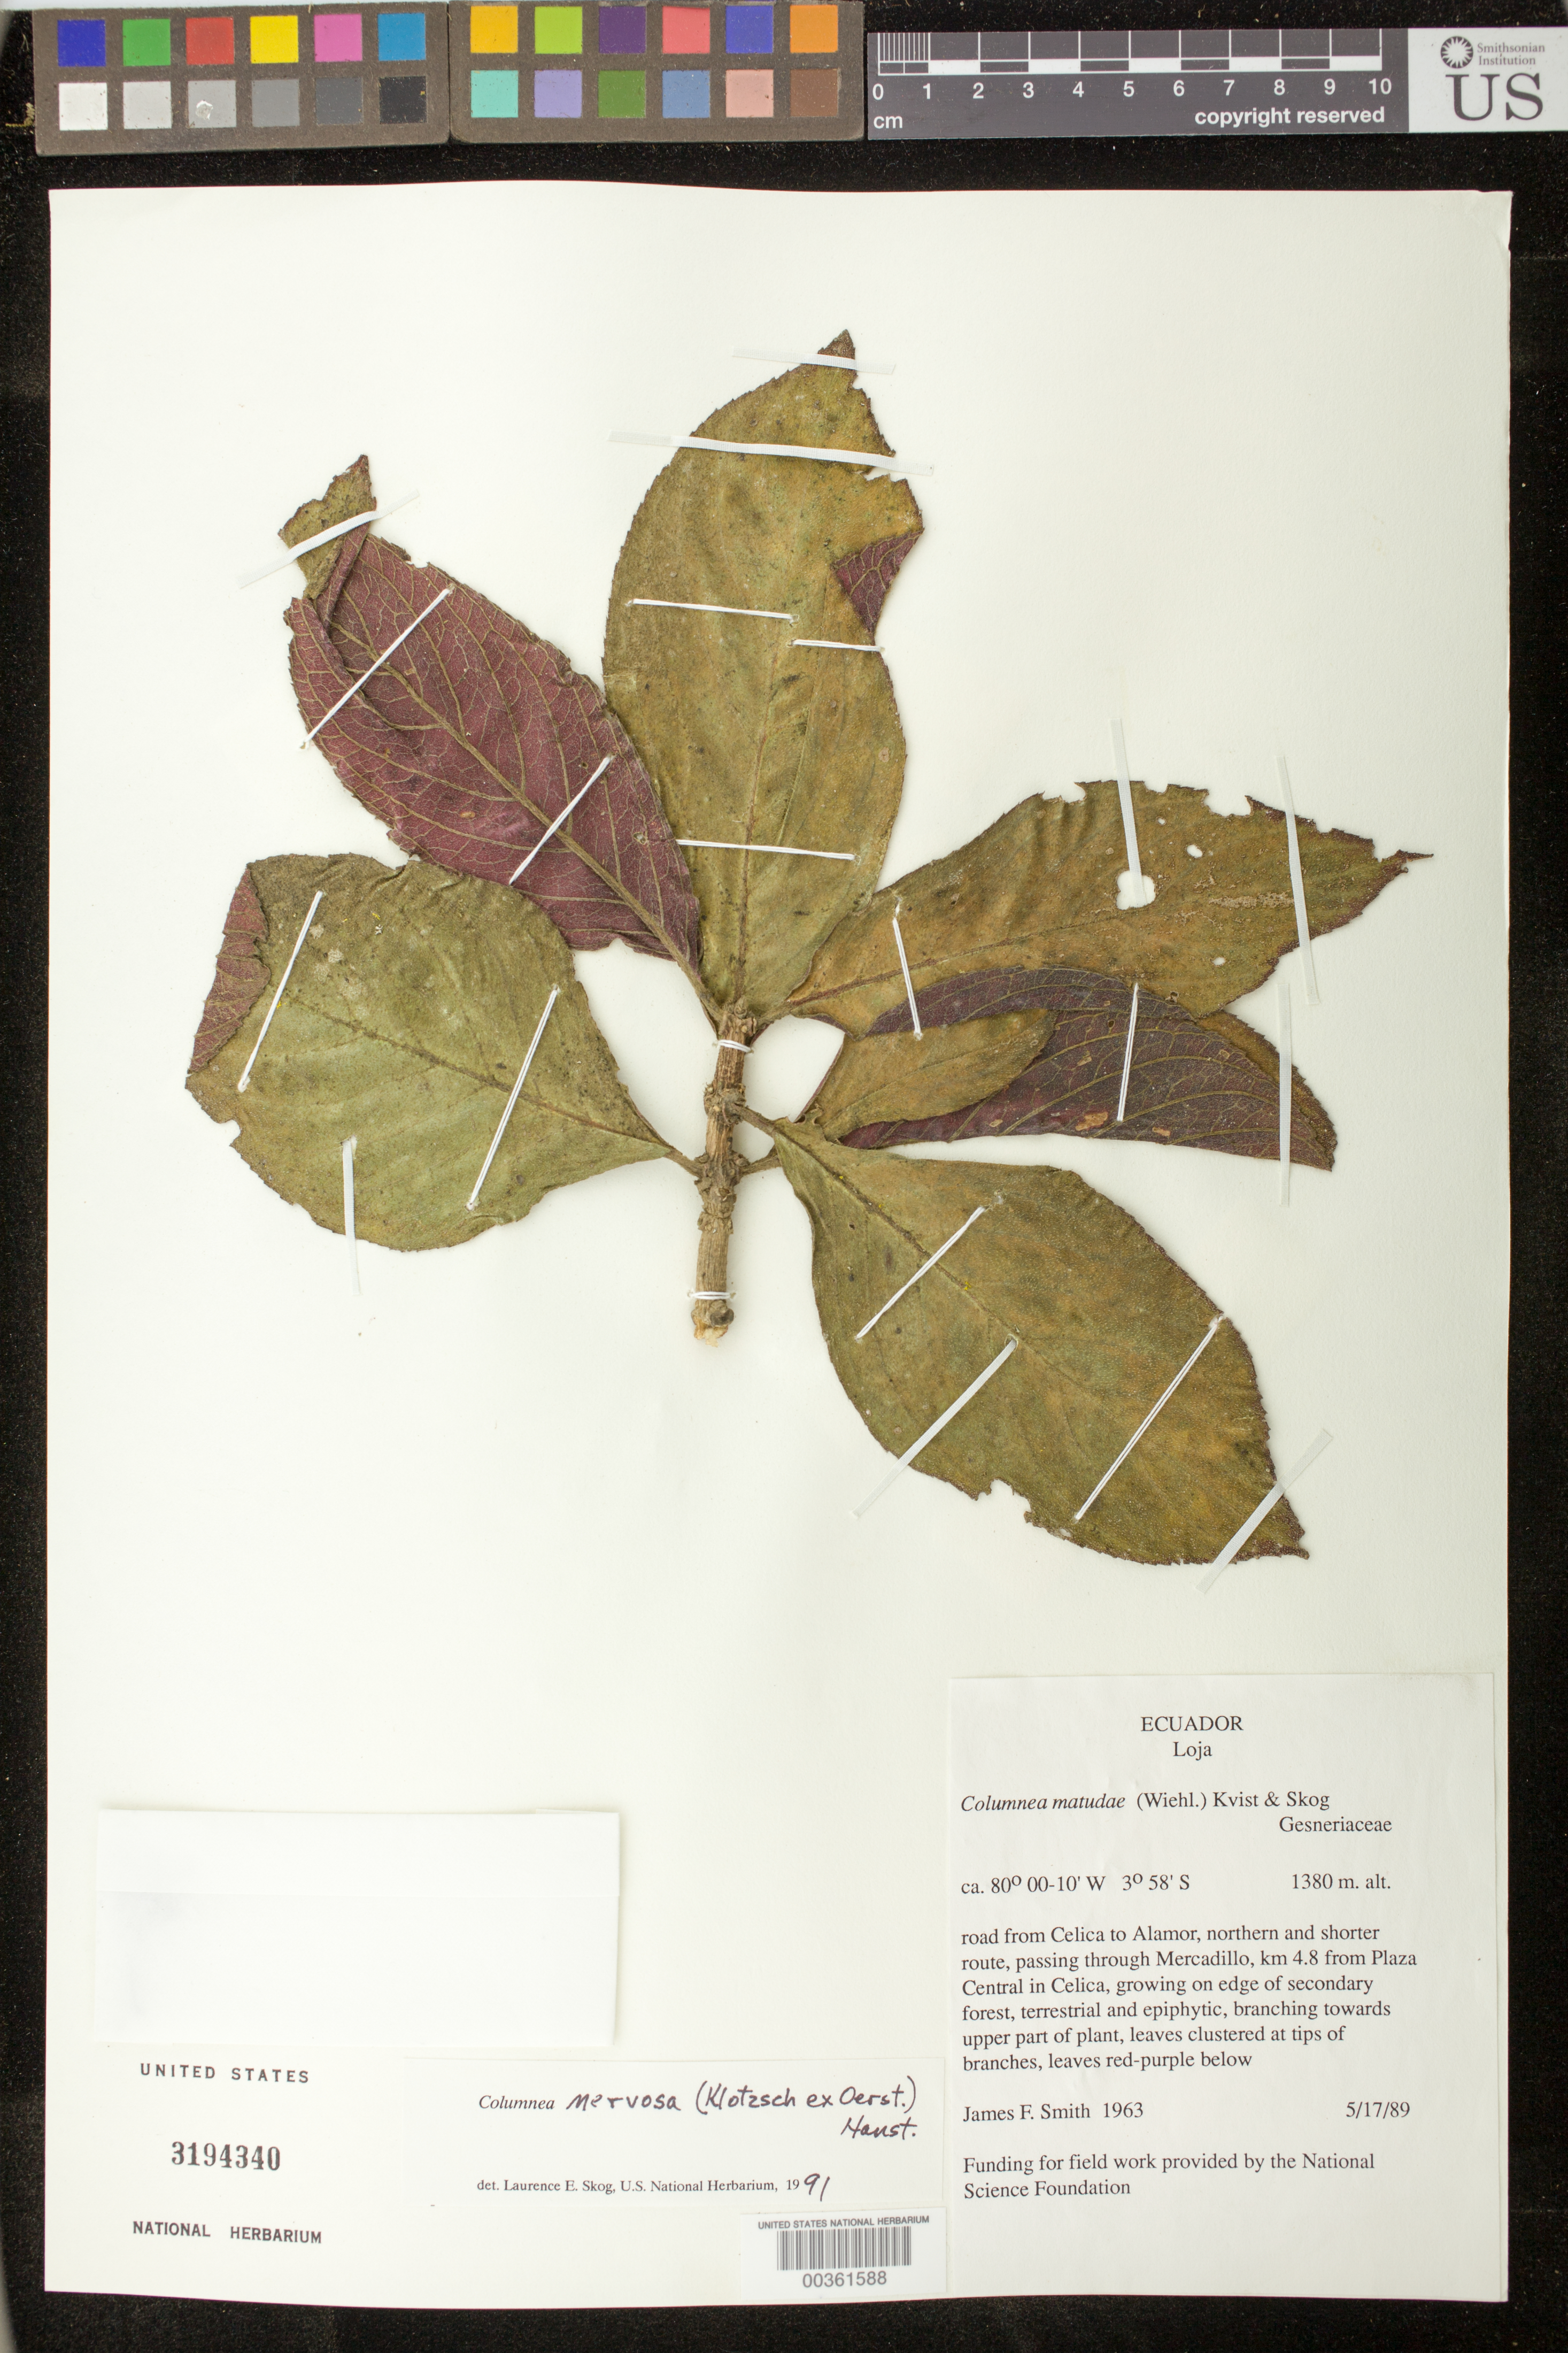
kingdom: Plantae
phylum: Tracheophyta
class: Magnoliopsida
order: Lamiales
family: Gesneriaceae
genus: Columnea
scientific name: Columnea nervosa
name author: (Klotzsch ex Oerst.) Hanst.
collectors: J. Smith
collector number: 1963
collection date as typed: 17 May 1989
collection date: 1989-05-17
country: Ecuador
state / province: Loja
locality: Road from Celica to Alamor, northern and shorter route, passing through Mercadillo, km 4.8 from Plaza Central in Celica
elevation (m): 1380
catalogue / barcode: US 3194340